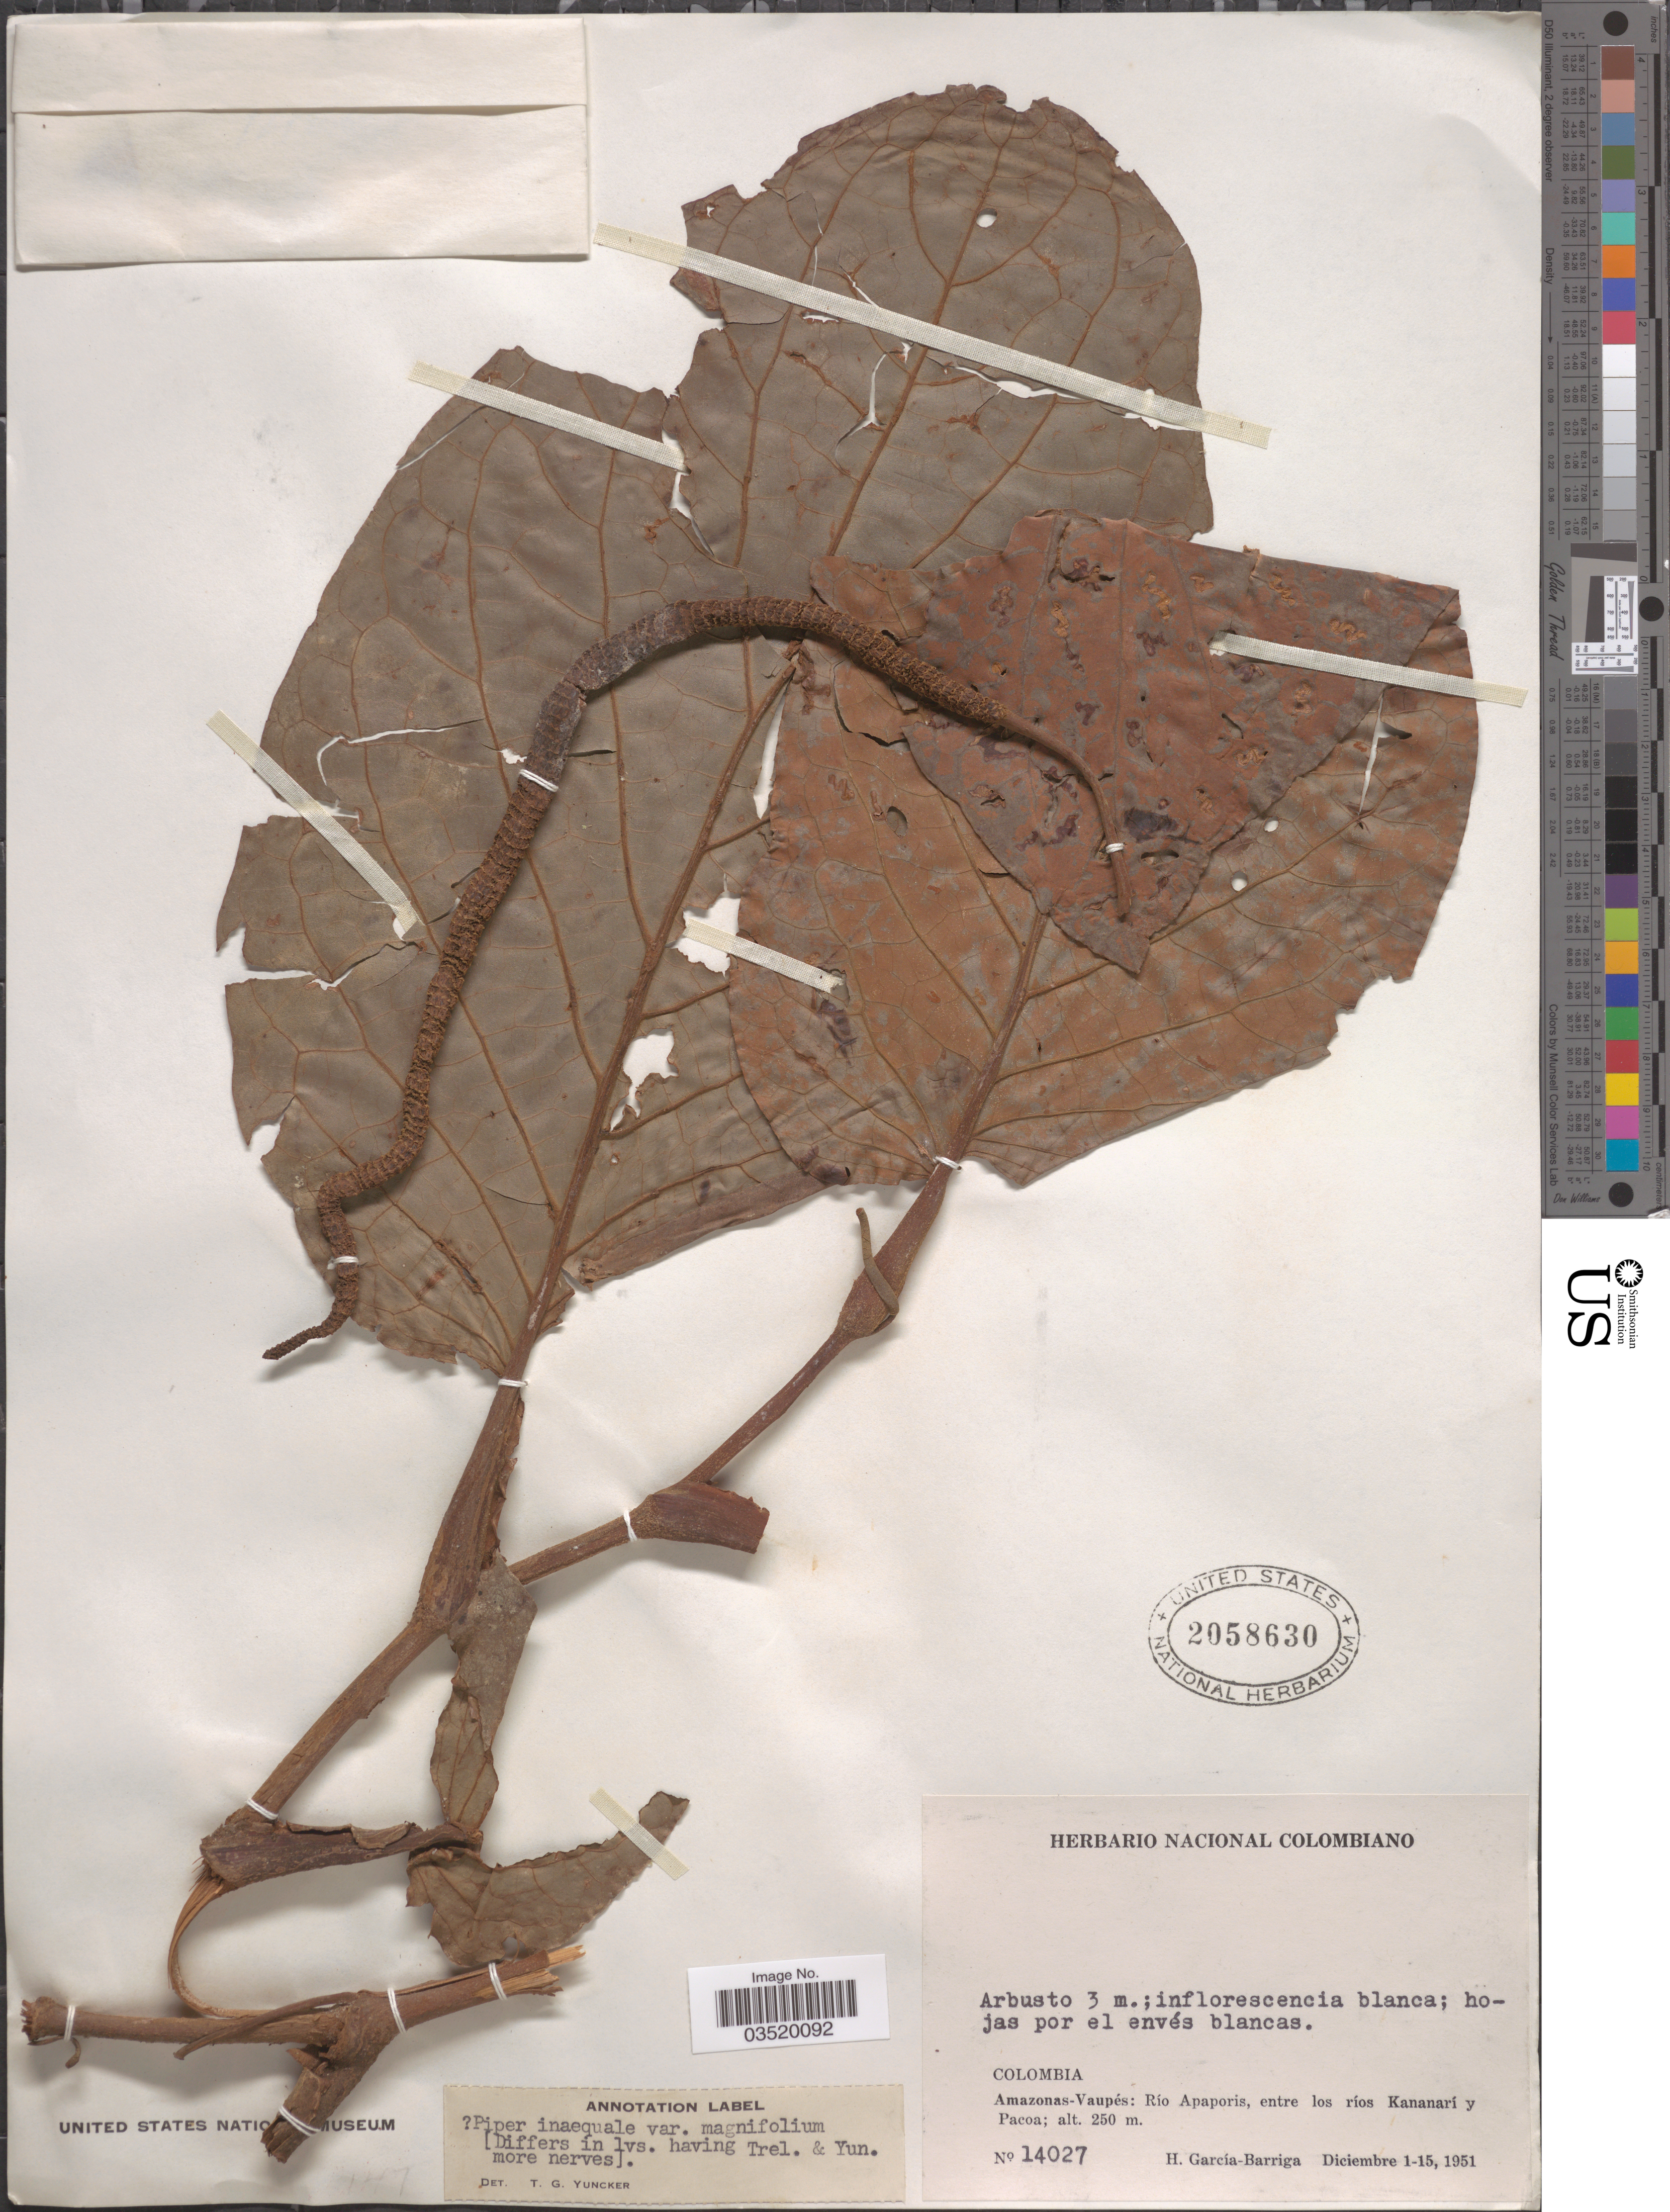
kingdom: Plantae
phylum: Tracheophyta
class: Magnoliopsida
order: Piperales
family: Piperaceae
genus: Piper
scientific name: Piper inaequale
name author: C. DC.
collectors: H. García Barriga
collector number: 14027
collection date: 1951-12-01/1951-12-15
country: Colombia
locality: Amazonas-Vaupés: Río Apaporis, entre los ríos Kananarí y Pacoa.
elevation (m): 250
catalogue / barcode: US 2058630